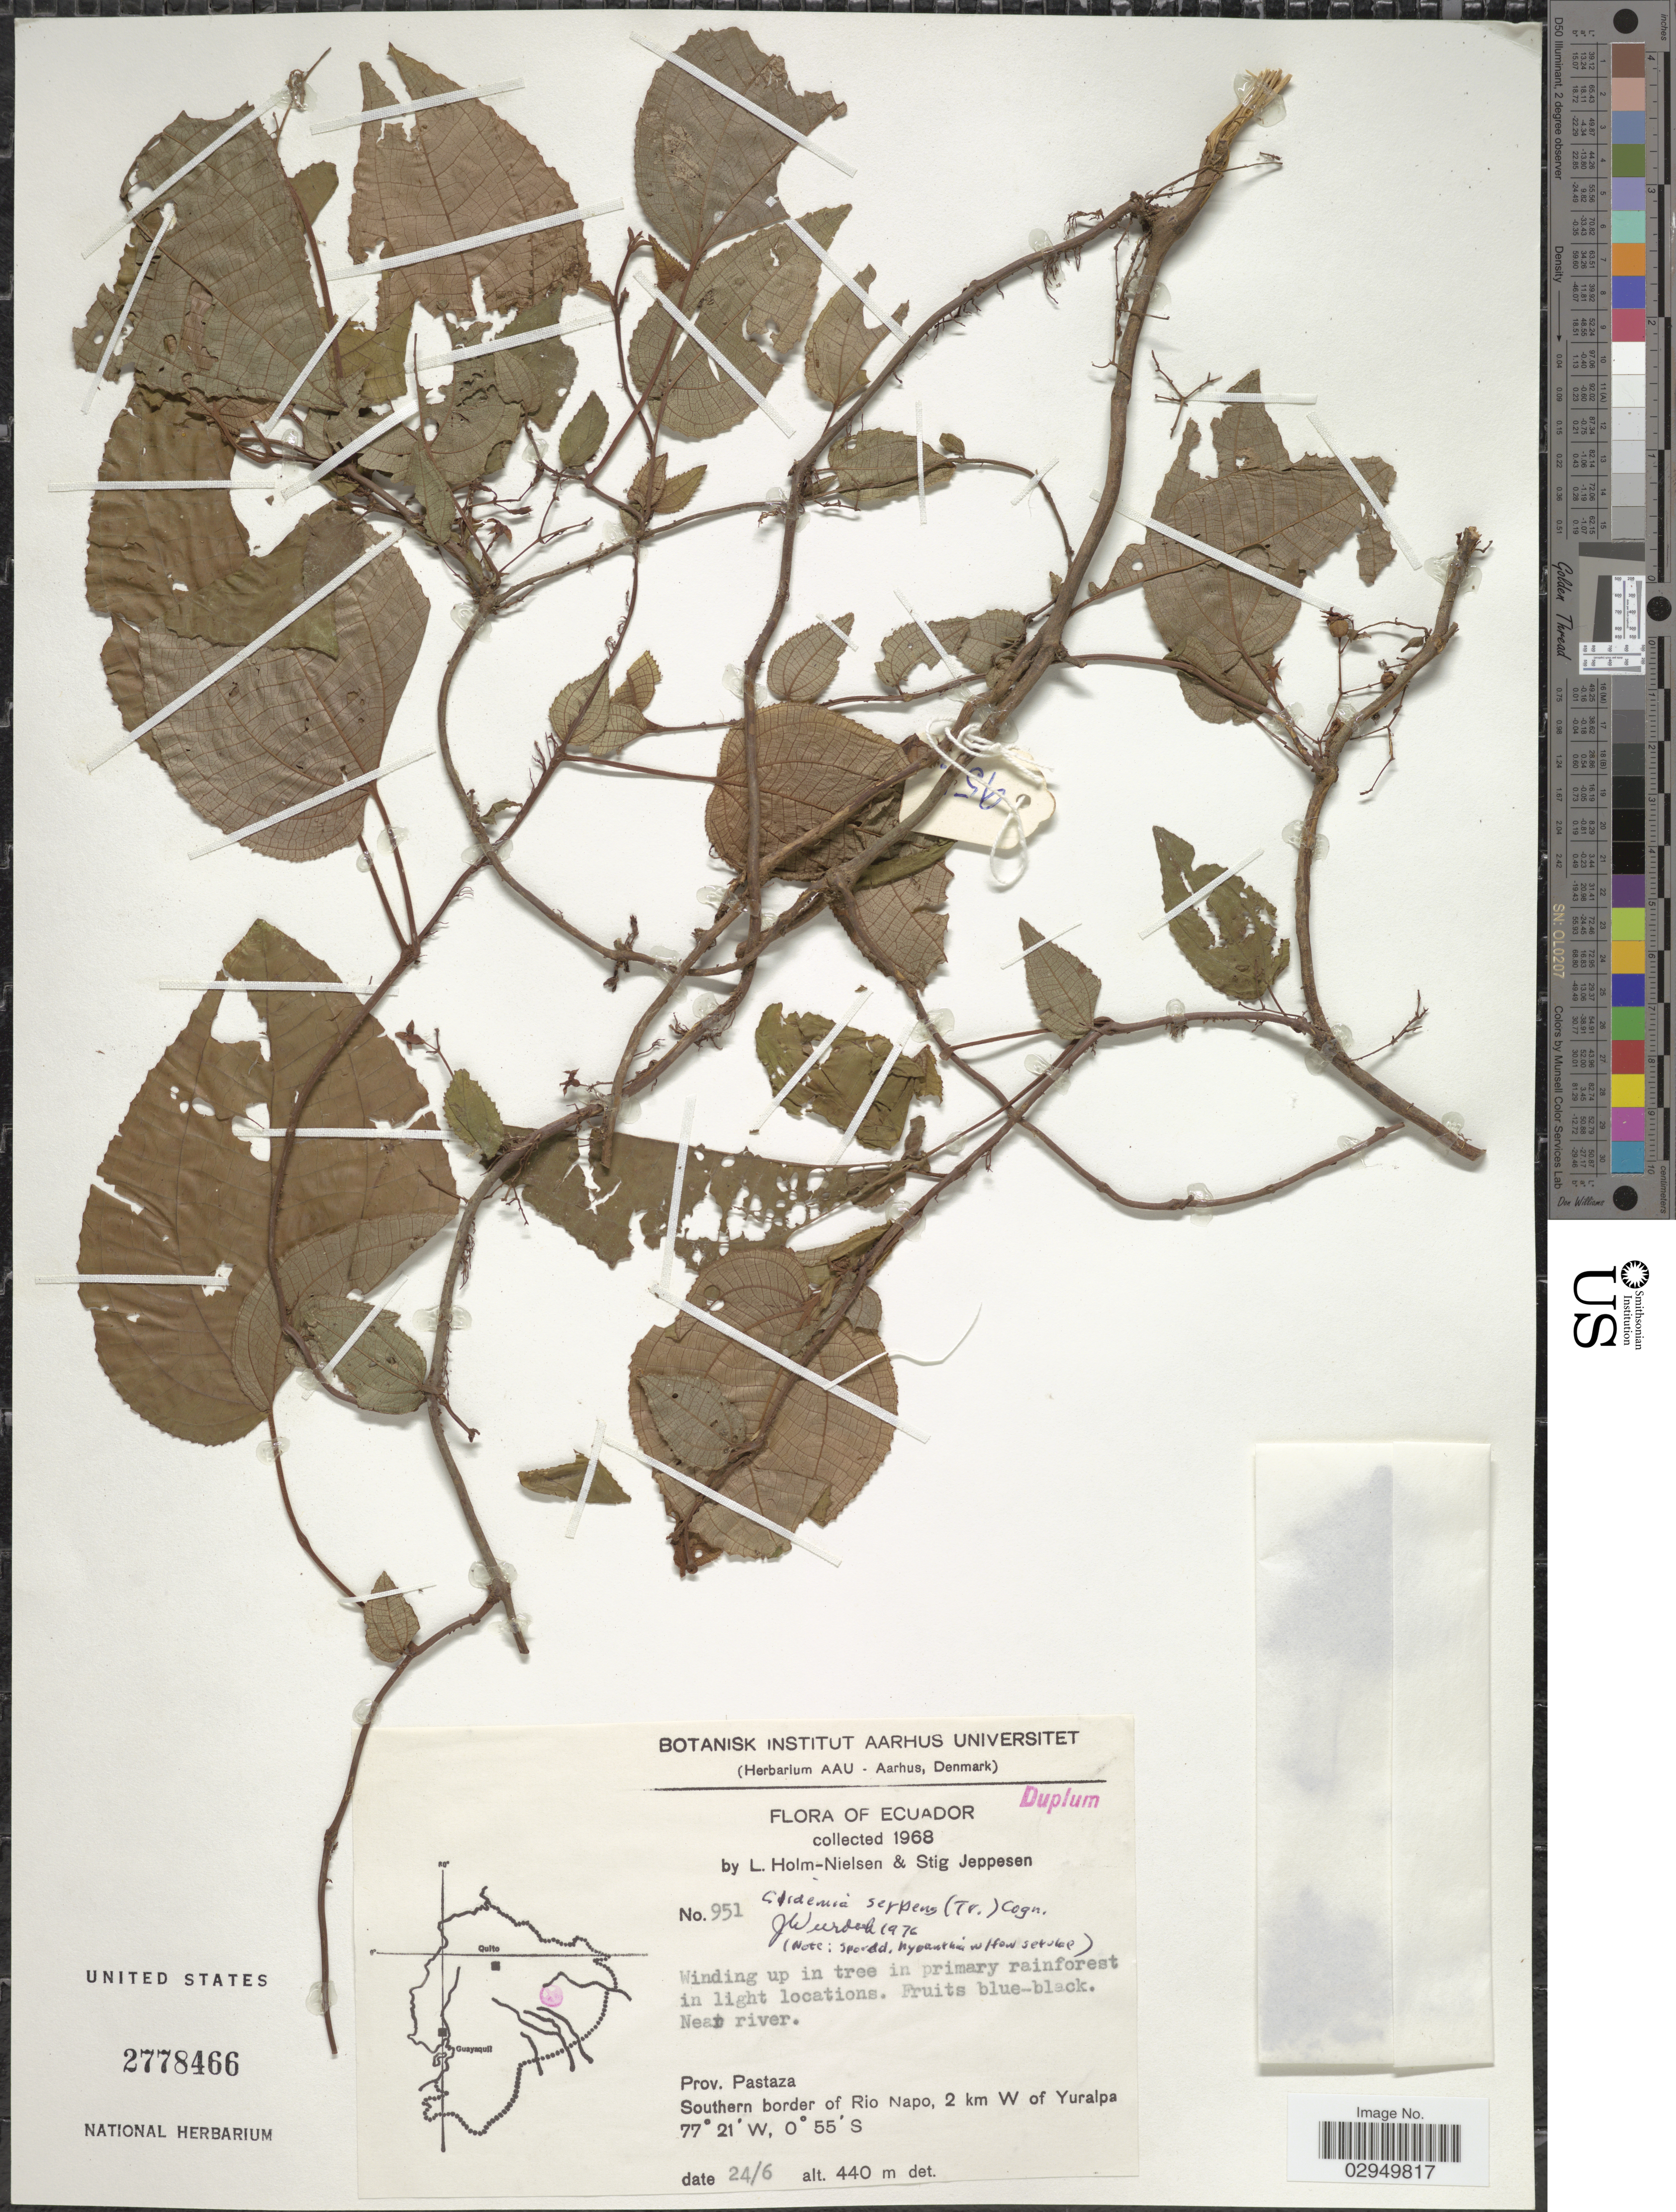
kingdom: Plantae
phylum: Tracheophyta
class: Magnoliopsida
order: Myrtales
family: Melastomataceae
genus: Clidemia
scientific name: Clidemia serpens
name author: (Triana) Cogn.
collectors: L. Holm-Nielsen & S. Jeppesen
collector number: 951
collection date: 1968-06-24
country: Ecuador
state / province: Pastaza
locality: Southern border of Rio Napo, 2 km W of Yuralpa.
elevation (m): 440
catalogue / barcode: US 2778466